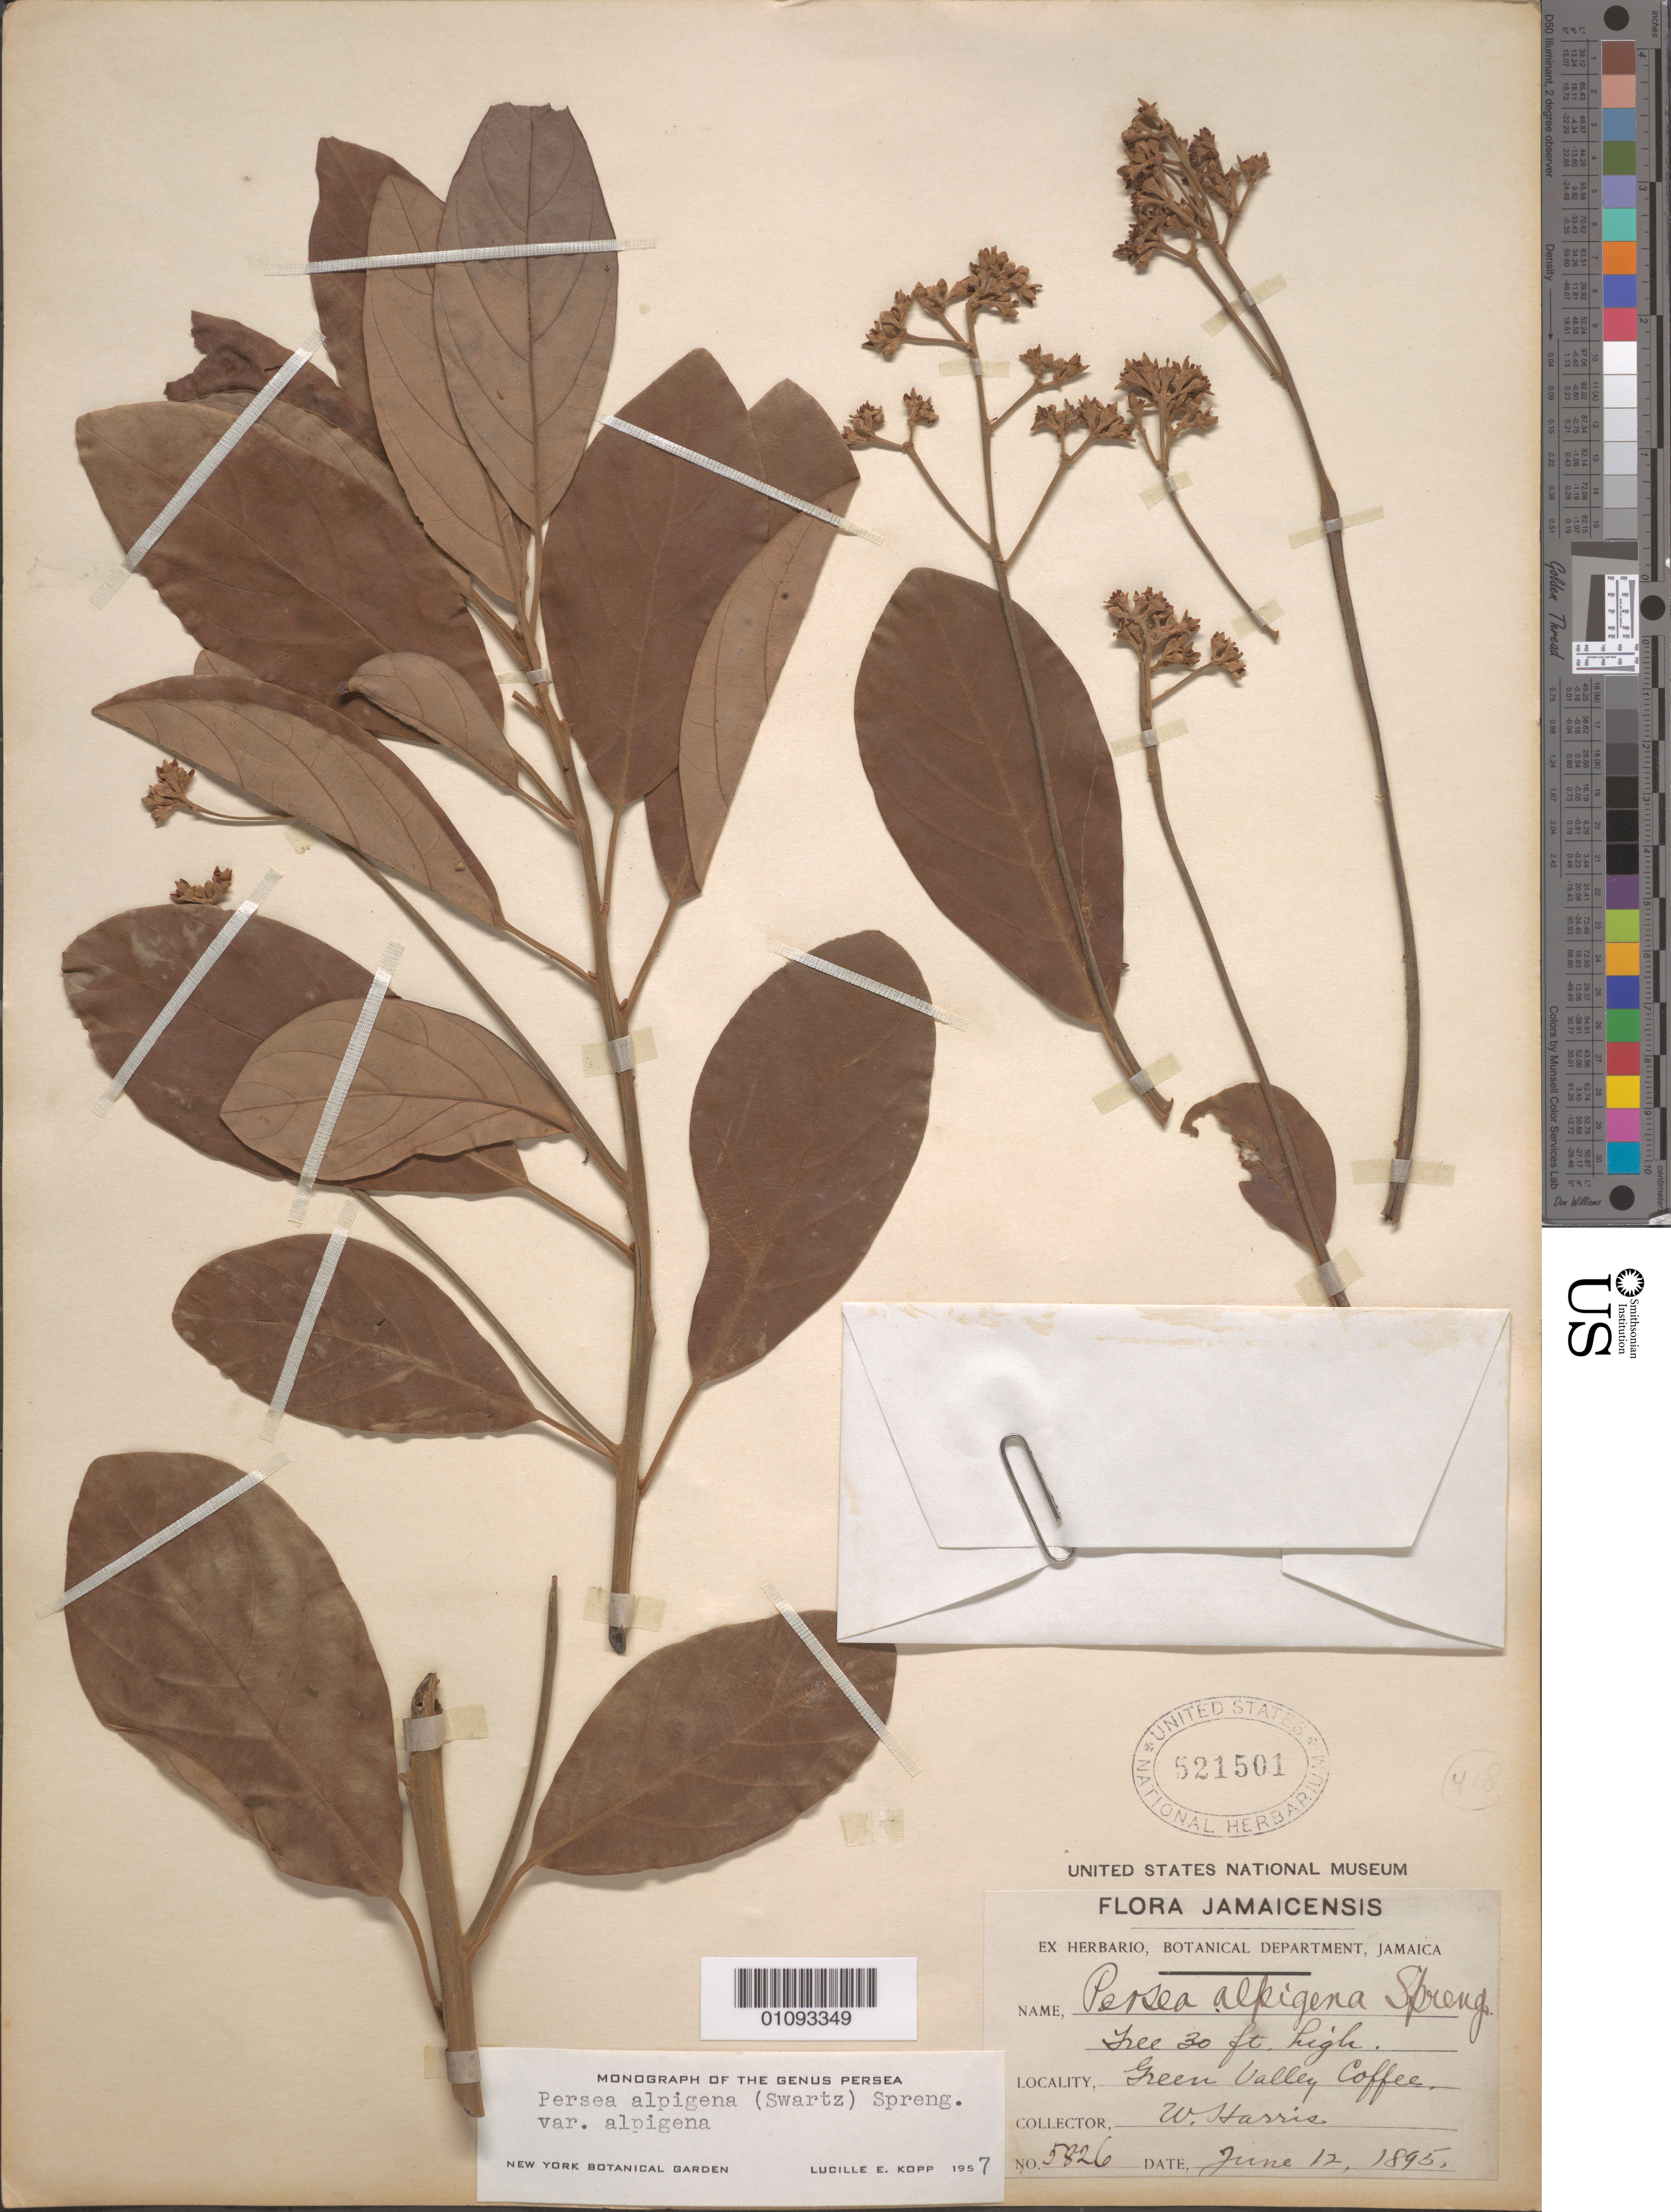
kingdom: Plantae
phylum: Tracheophyta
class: Magnoliopsida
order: Laurales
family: Lauraceae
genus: Persea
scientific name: Persea alpigena var. alpigena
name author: Spreng.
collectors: W. Harris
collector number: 5826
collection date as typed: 12 Jun 1895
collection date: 1895-06-12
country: Jamaica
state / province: Portland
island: Jamaica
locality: Green Valley.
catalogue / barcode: US 521501